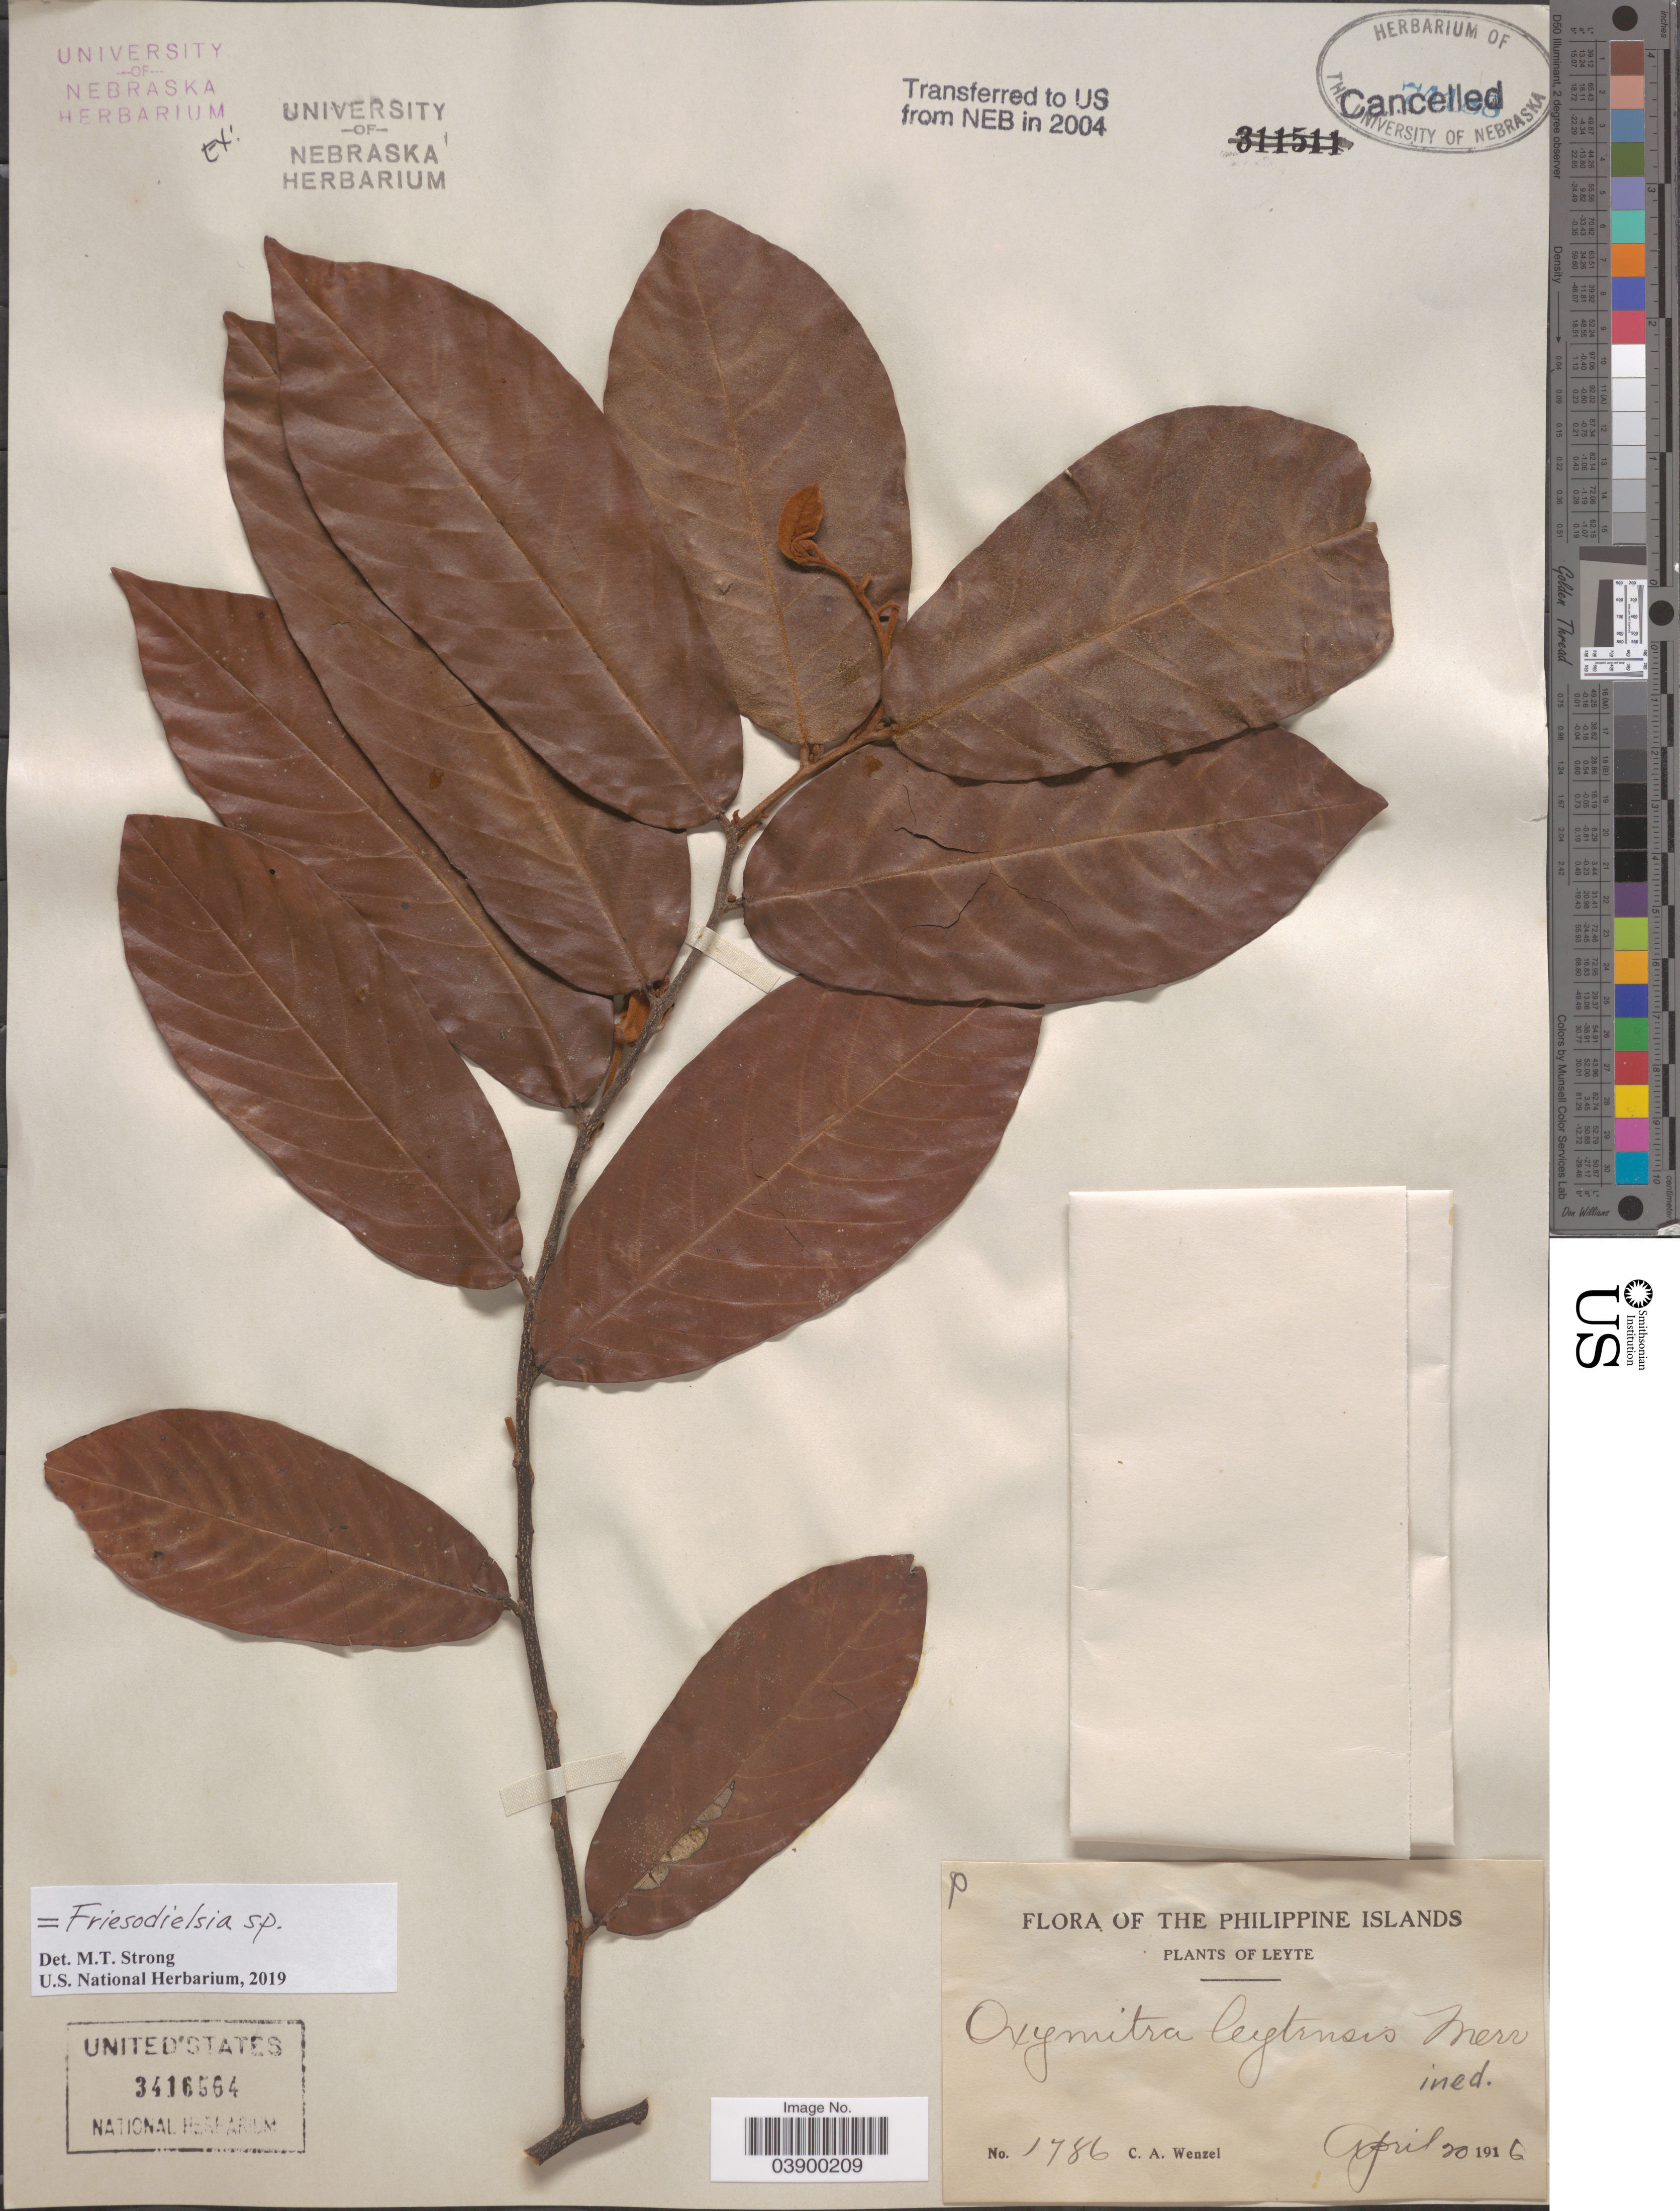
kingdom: Plantae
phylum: Tracheophyta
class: Magnoliopsida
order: Magnoliales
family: Annonaceae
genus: Friesodielsia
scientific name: Friesodielsia sp.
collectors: C. Wenzel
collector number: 1786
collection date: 1916-04-20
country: Philippines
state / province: Eastern Visayas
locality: Leyte.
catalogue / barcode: US 3416564